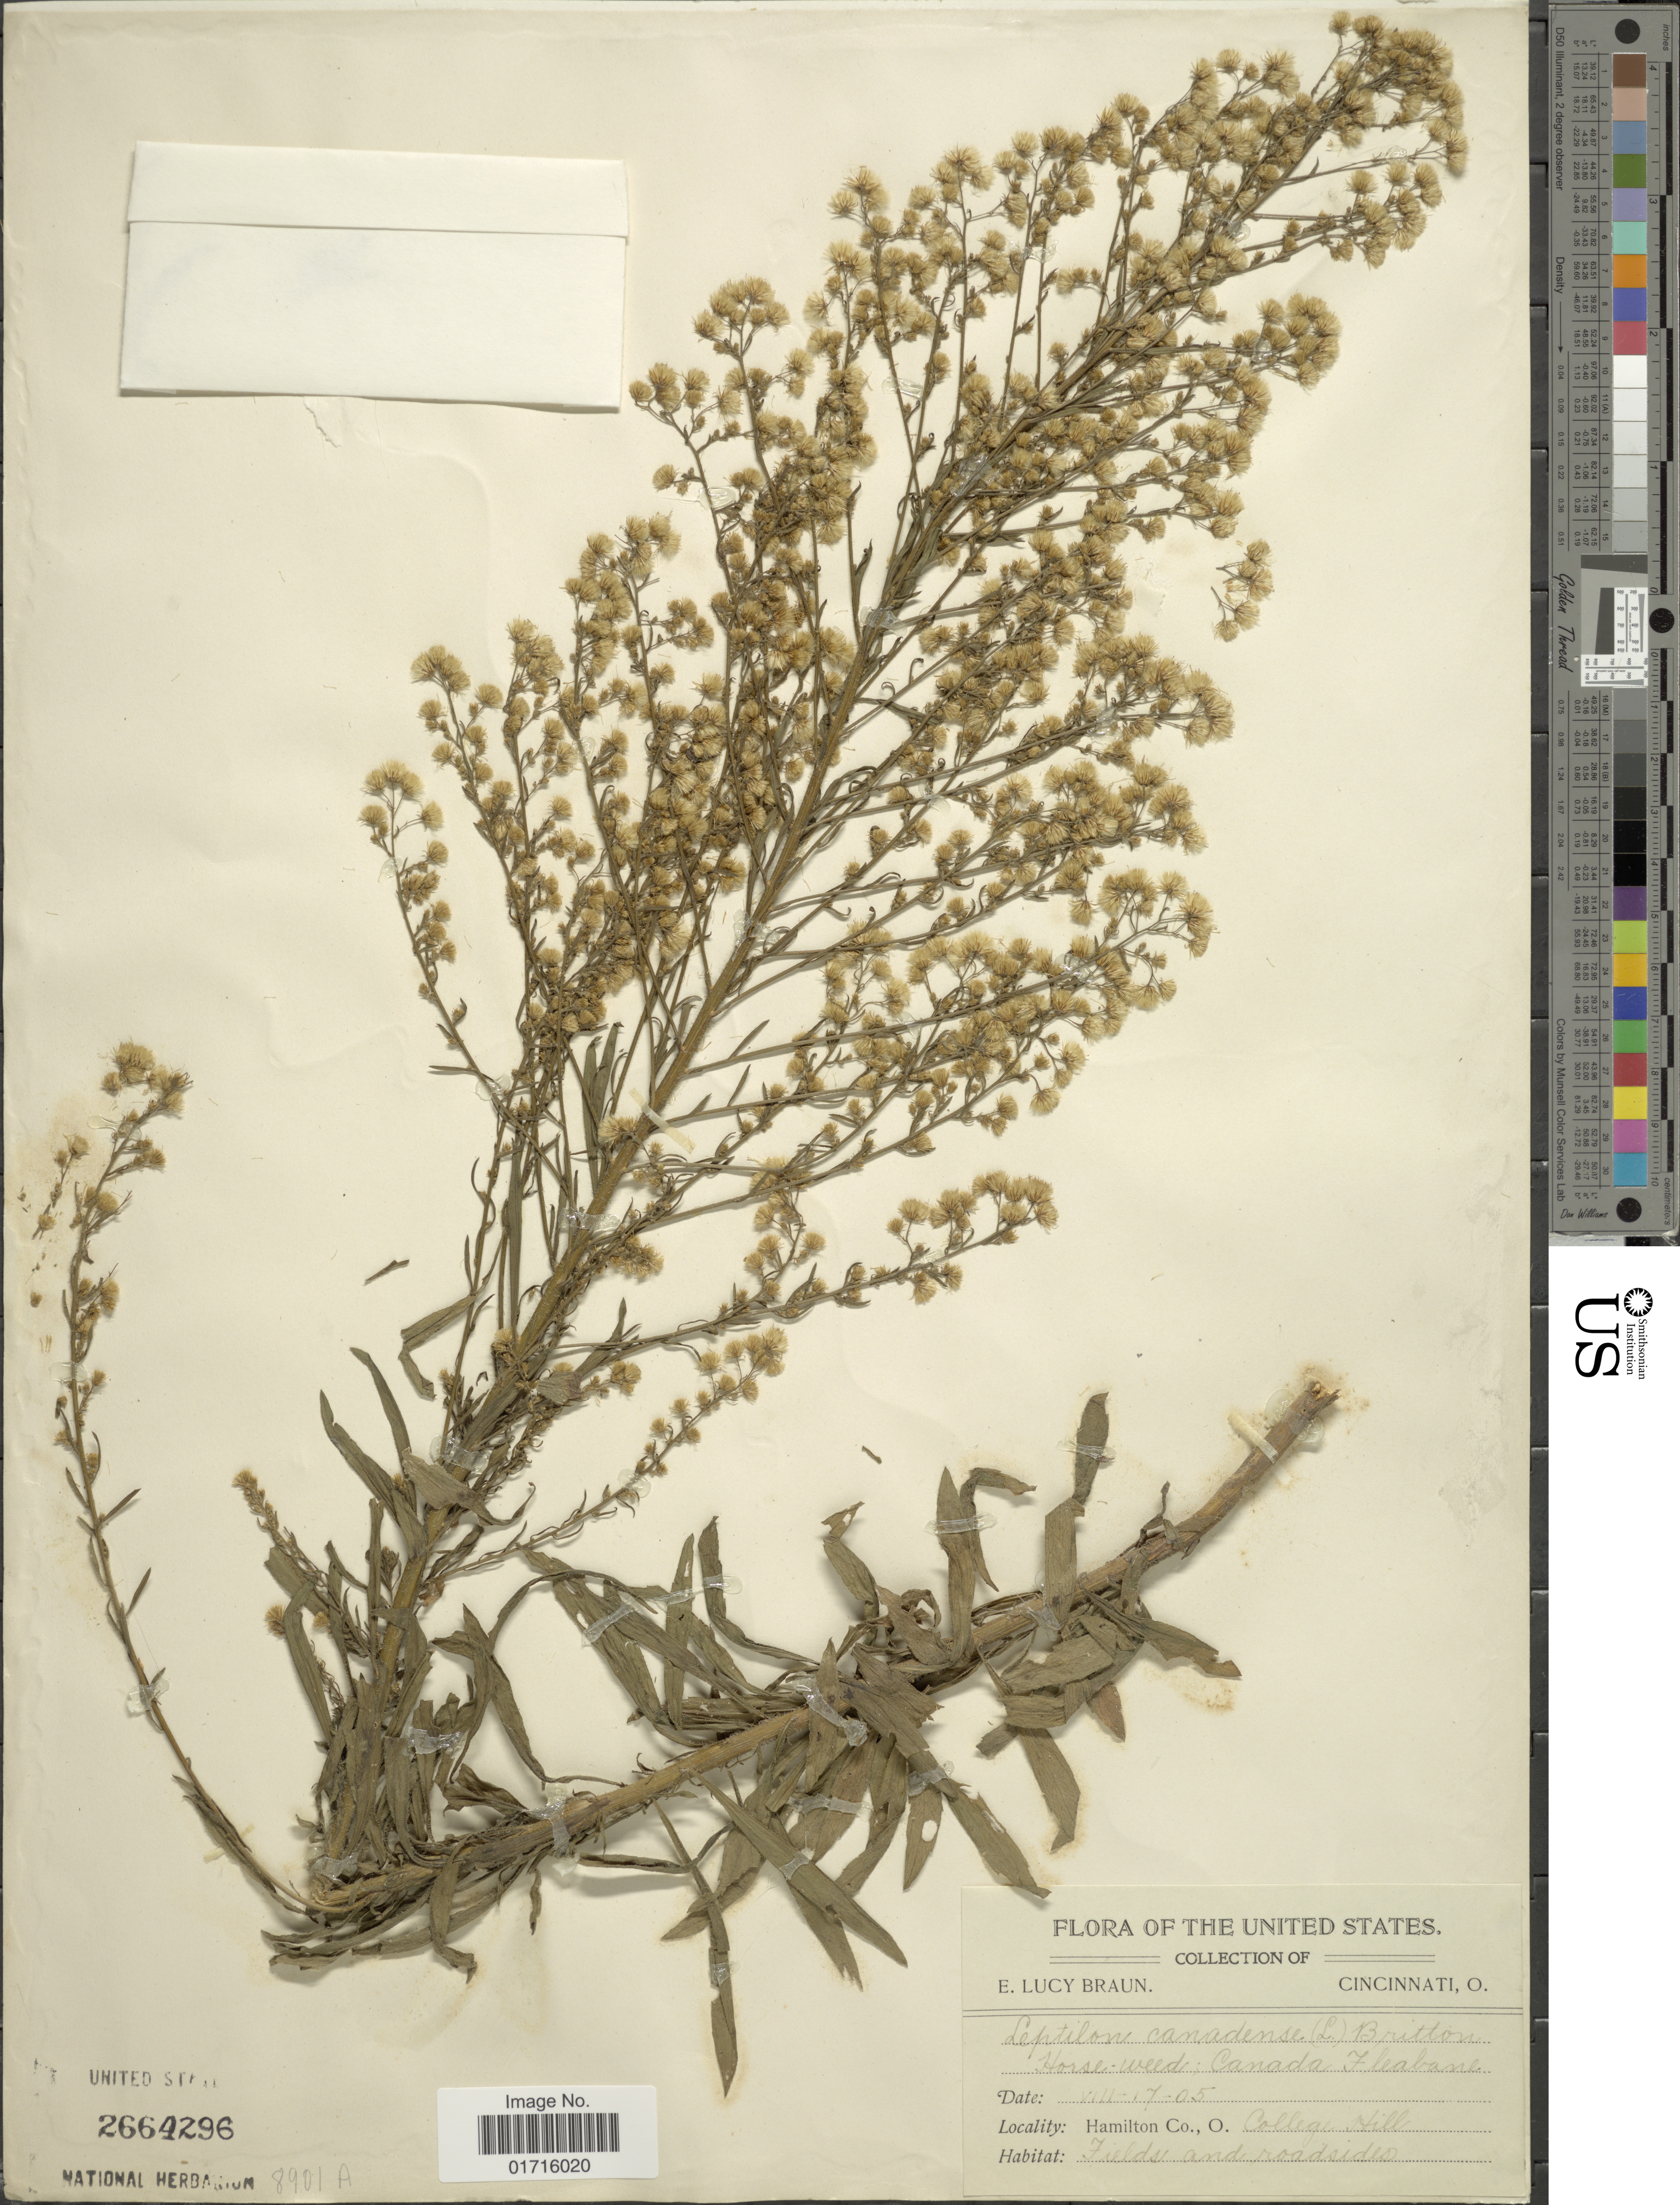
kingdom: Plantae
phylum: Tracheophyta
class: Magnoliopsida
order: Asterales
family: Asteraceae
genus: Conyza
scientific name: Conyza canadensis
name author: (L.) Cronq.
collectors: E. L. Braun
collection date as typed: Transcribed d/m/y: 17/8/5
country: United States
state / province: Ohio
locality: Cincinnati, O., Hamilton Co. O., College Hill